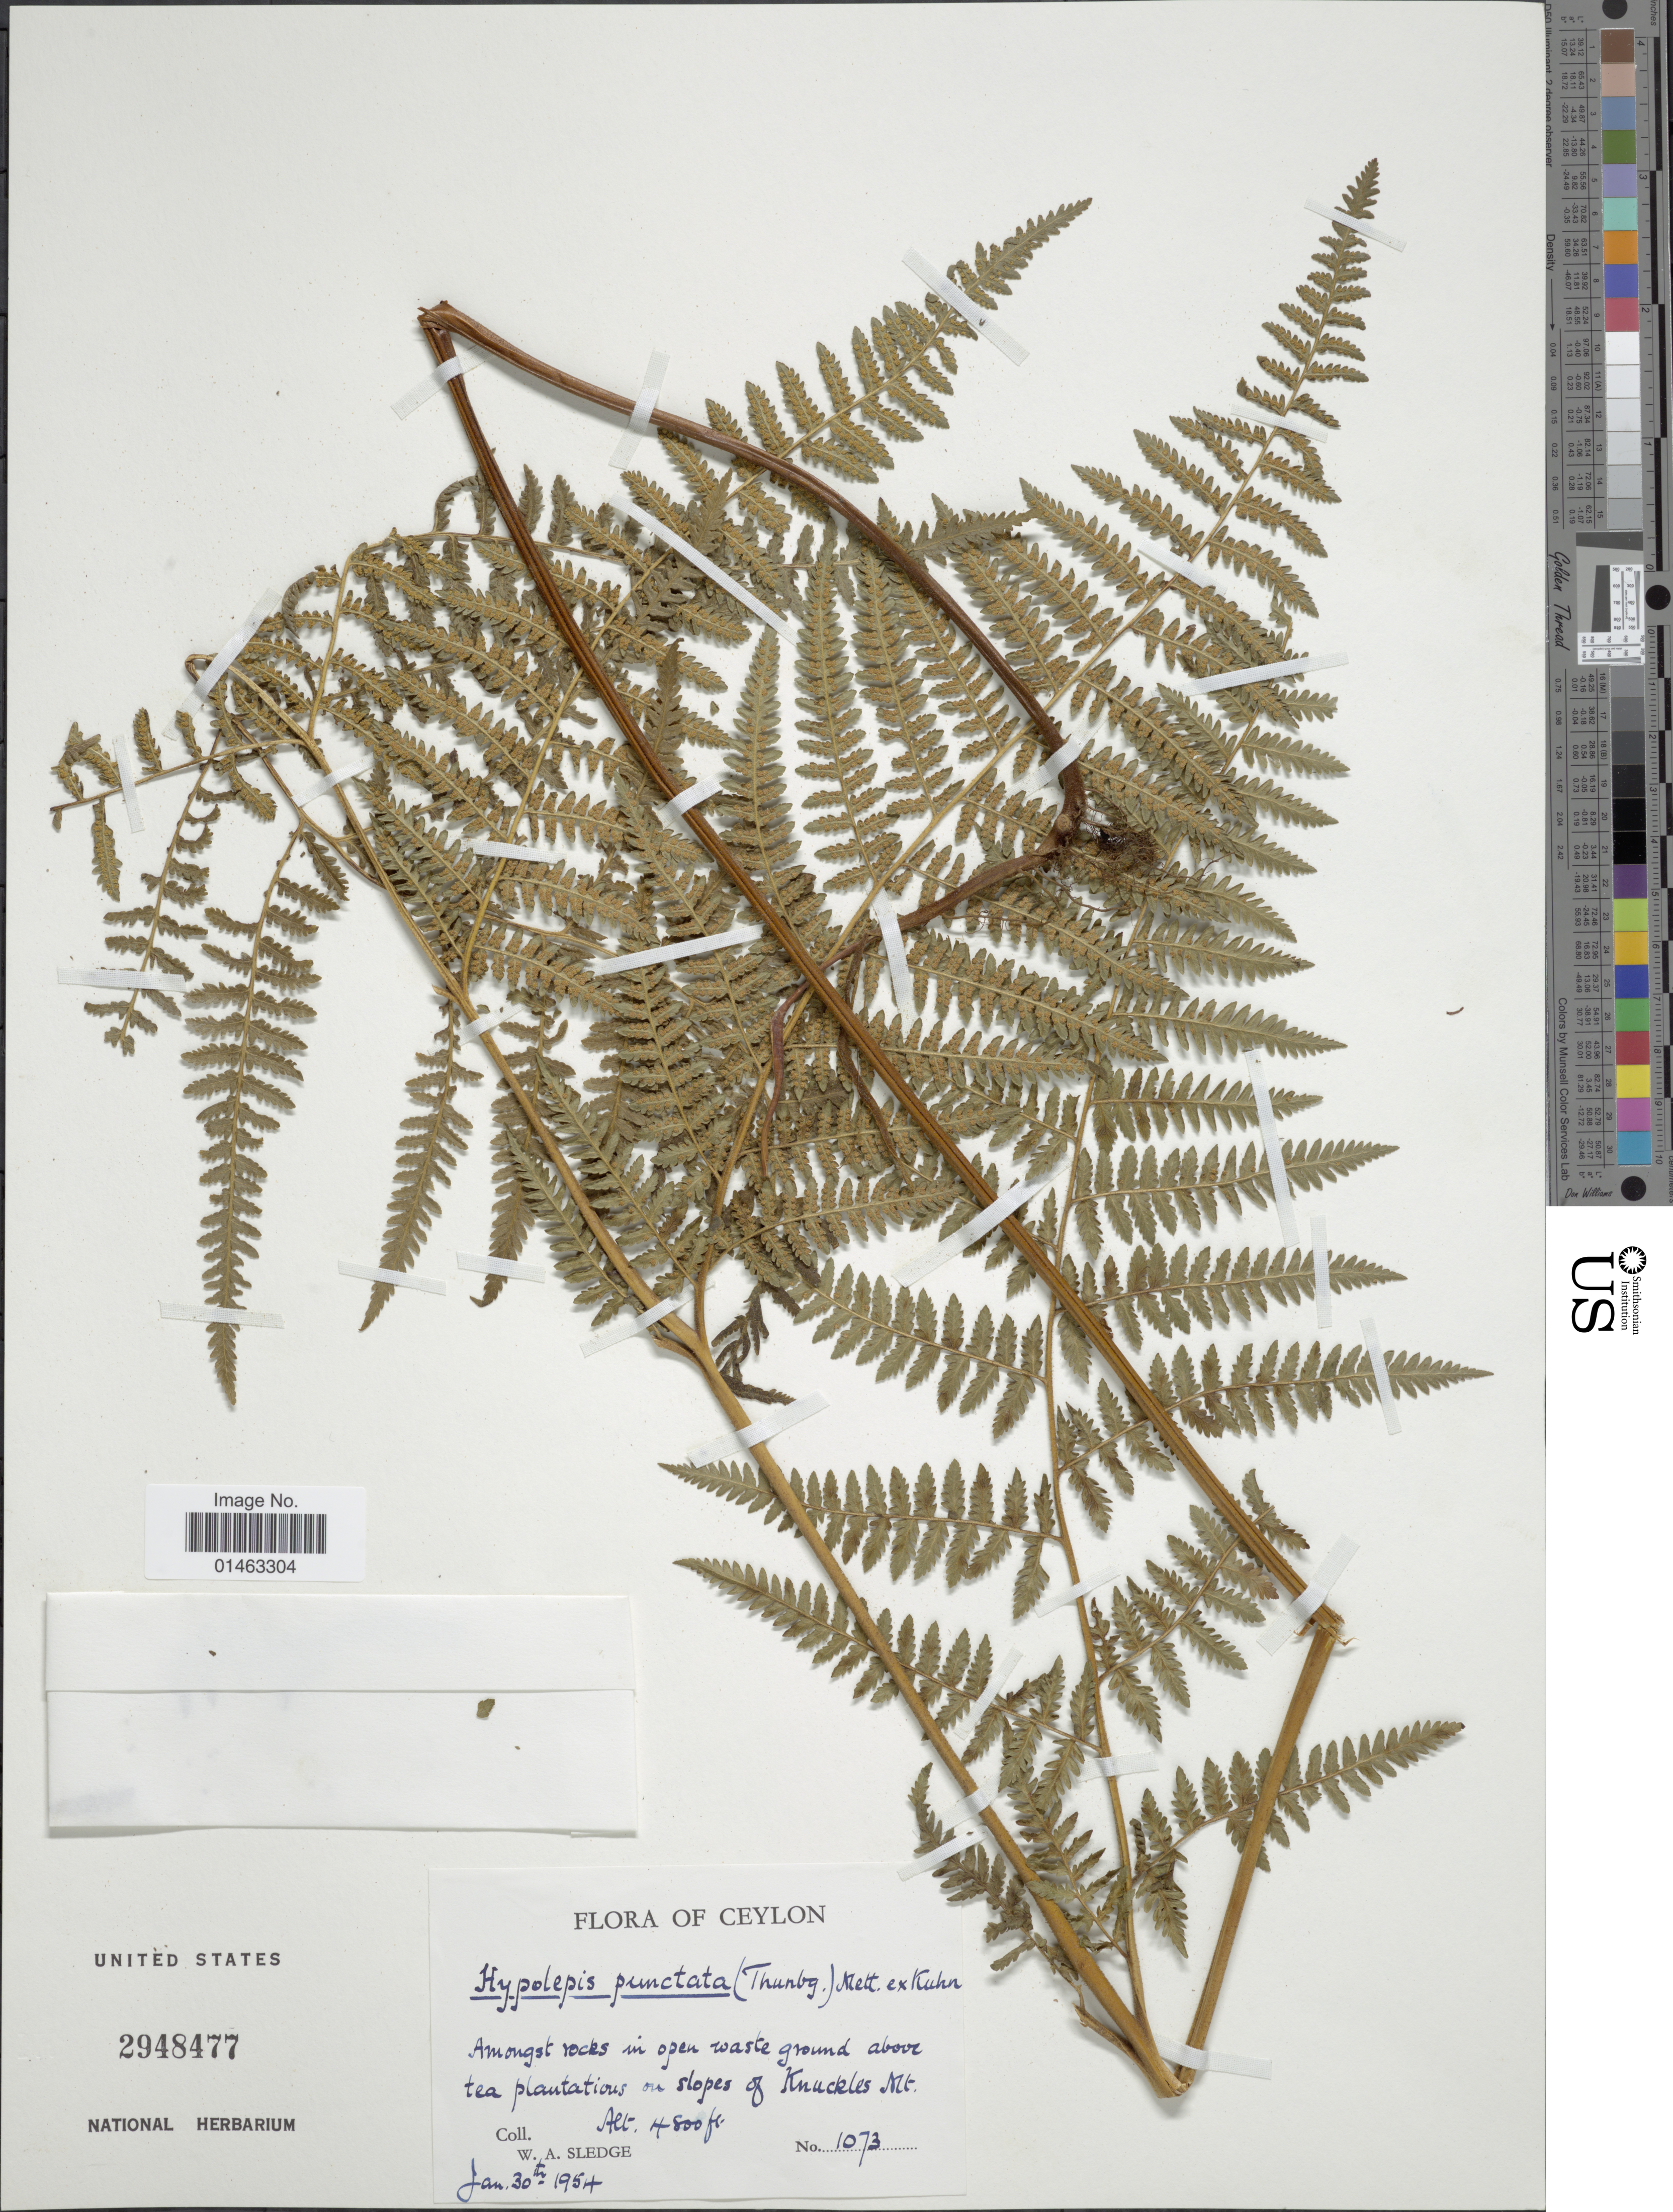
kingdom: Plantae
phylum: Tracheophyta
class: Polypodiopsida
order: Polypodiales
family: Dennstaedtiaceae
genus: Hypolepis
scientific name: Hypolepis punctata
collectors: W. A. Sledge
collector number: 1073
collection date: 1954-01-30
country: Sri Lanka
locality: Ceylon. On slopes of Knuckles Mt. [interpreted]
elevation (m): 1463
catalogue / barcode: US 2948477